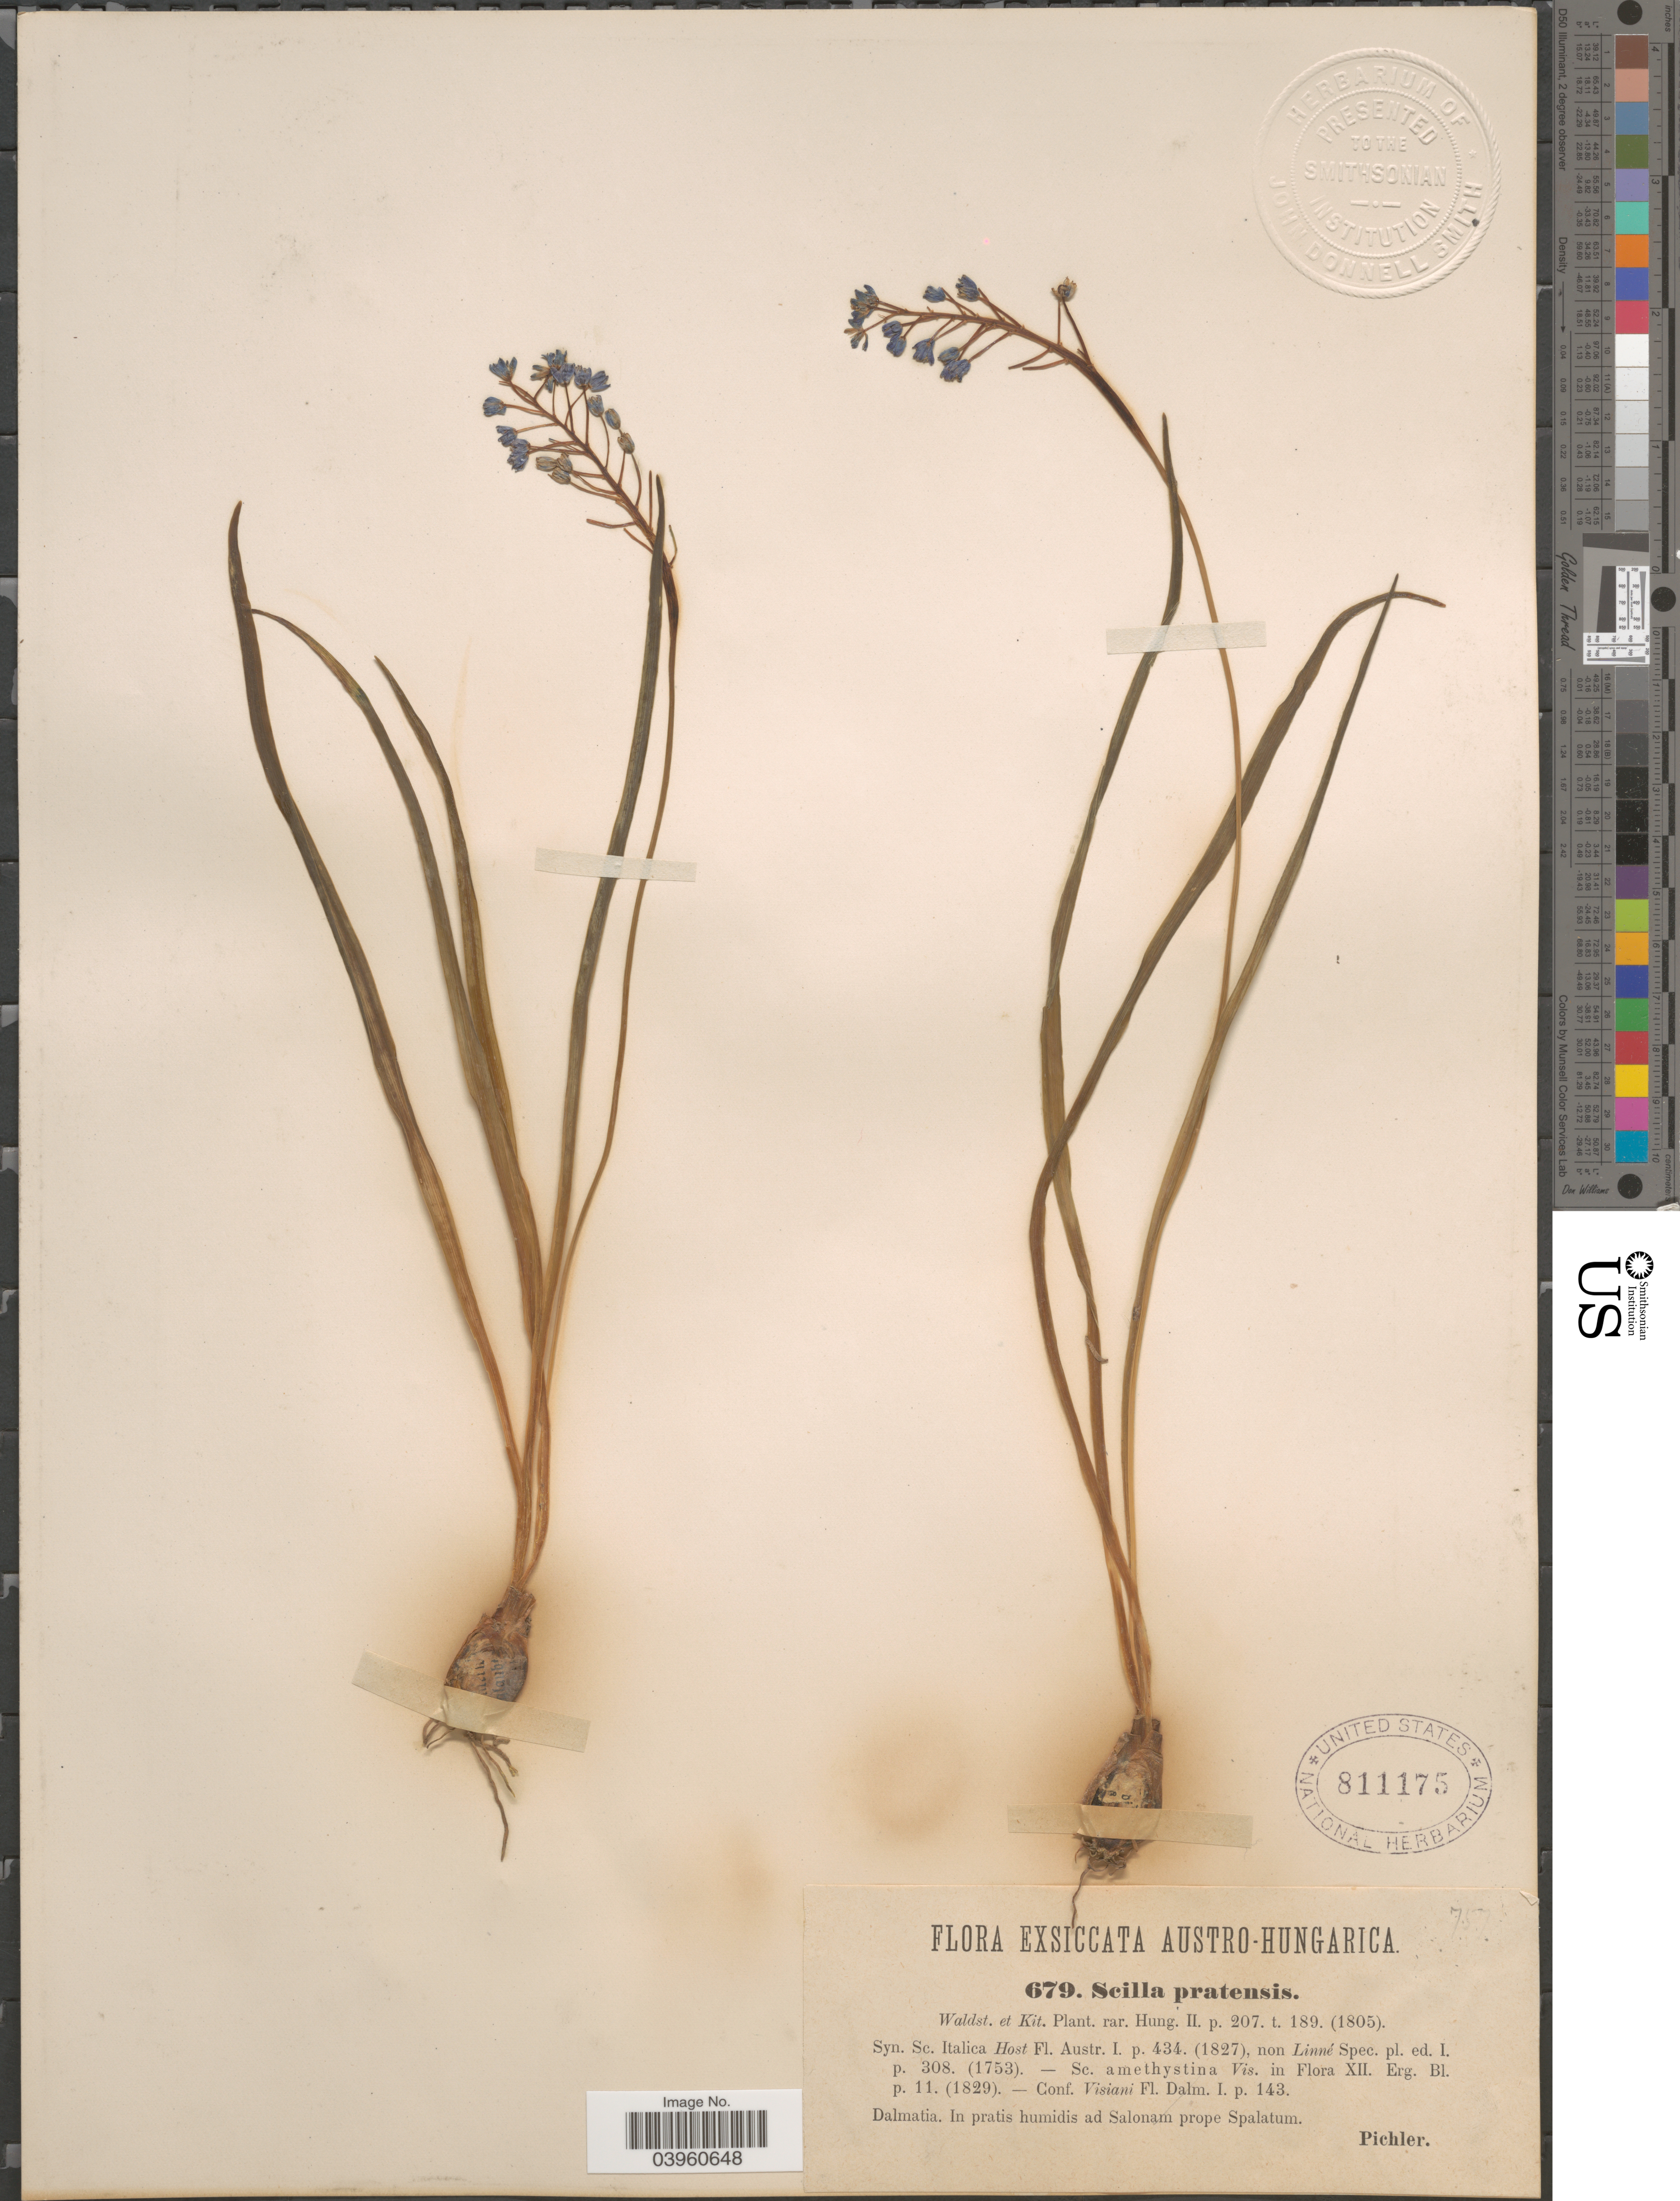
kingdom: Plantae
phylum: Tracheophyta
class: Liliopsida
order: Asparagales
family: Asparagaceae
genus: Scilla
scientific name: Scilla litardierei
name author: Breistroffer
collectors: Pichler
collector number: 679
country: Croatia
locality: Austro-Hungarica. Dalmatia. In pratis humidis ad Salonam prope Spalatum.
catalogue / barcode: US 811175